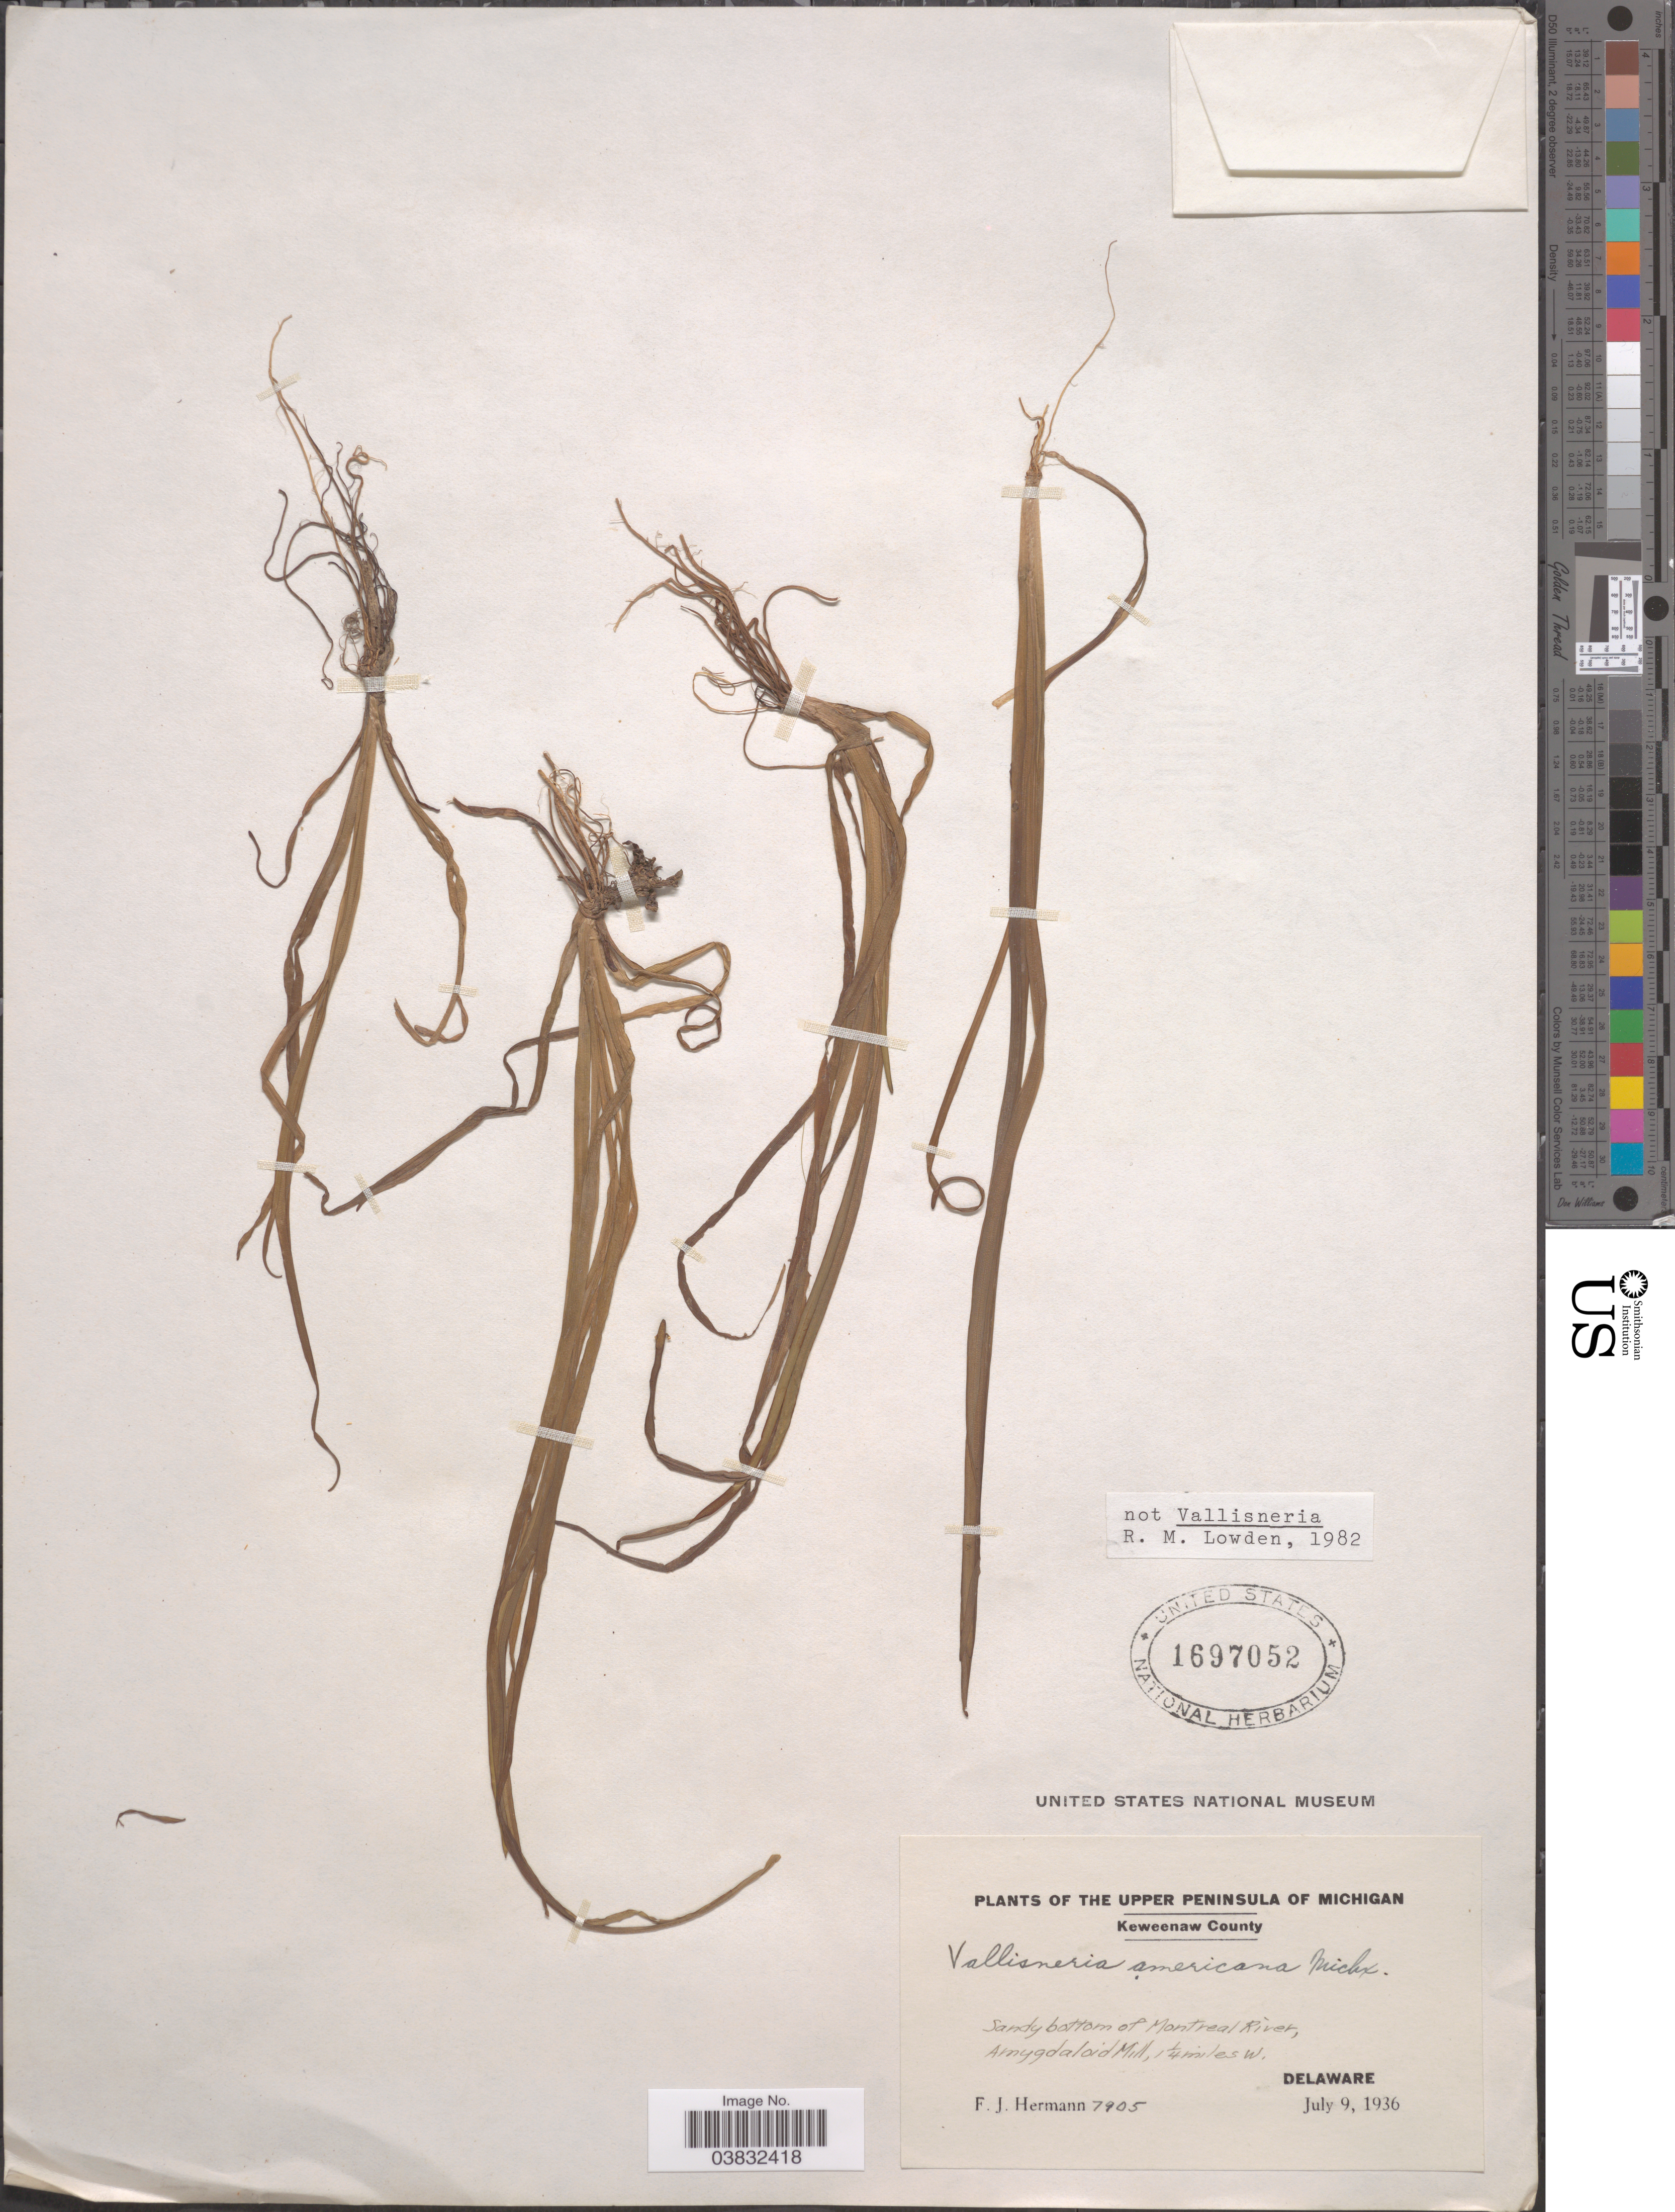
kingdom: Plantae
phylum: Tracheophyta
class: Liliopsida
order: Alismatales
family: Hydrocharitaceae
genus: Vallisneria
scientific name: Vallisneria americana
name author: Michx.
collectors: F. J. Hermann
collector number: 7905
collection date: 1936-07-09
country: United States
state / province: Michigan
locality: Upper Peninsula of Michigan. Keweenaw County. Sandy bottom of Montreal River, Amygdaloid Mill, 1¼ miles W. Delaware.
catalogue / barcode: US 1697052